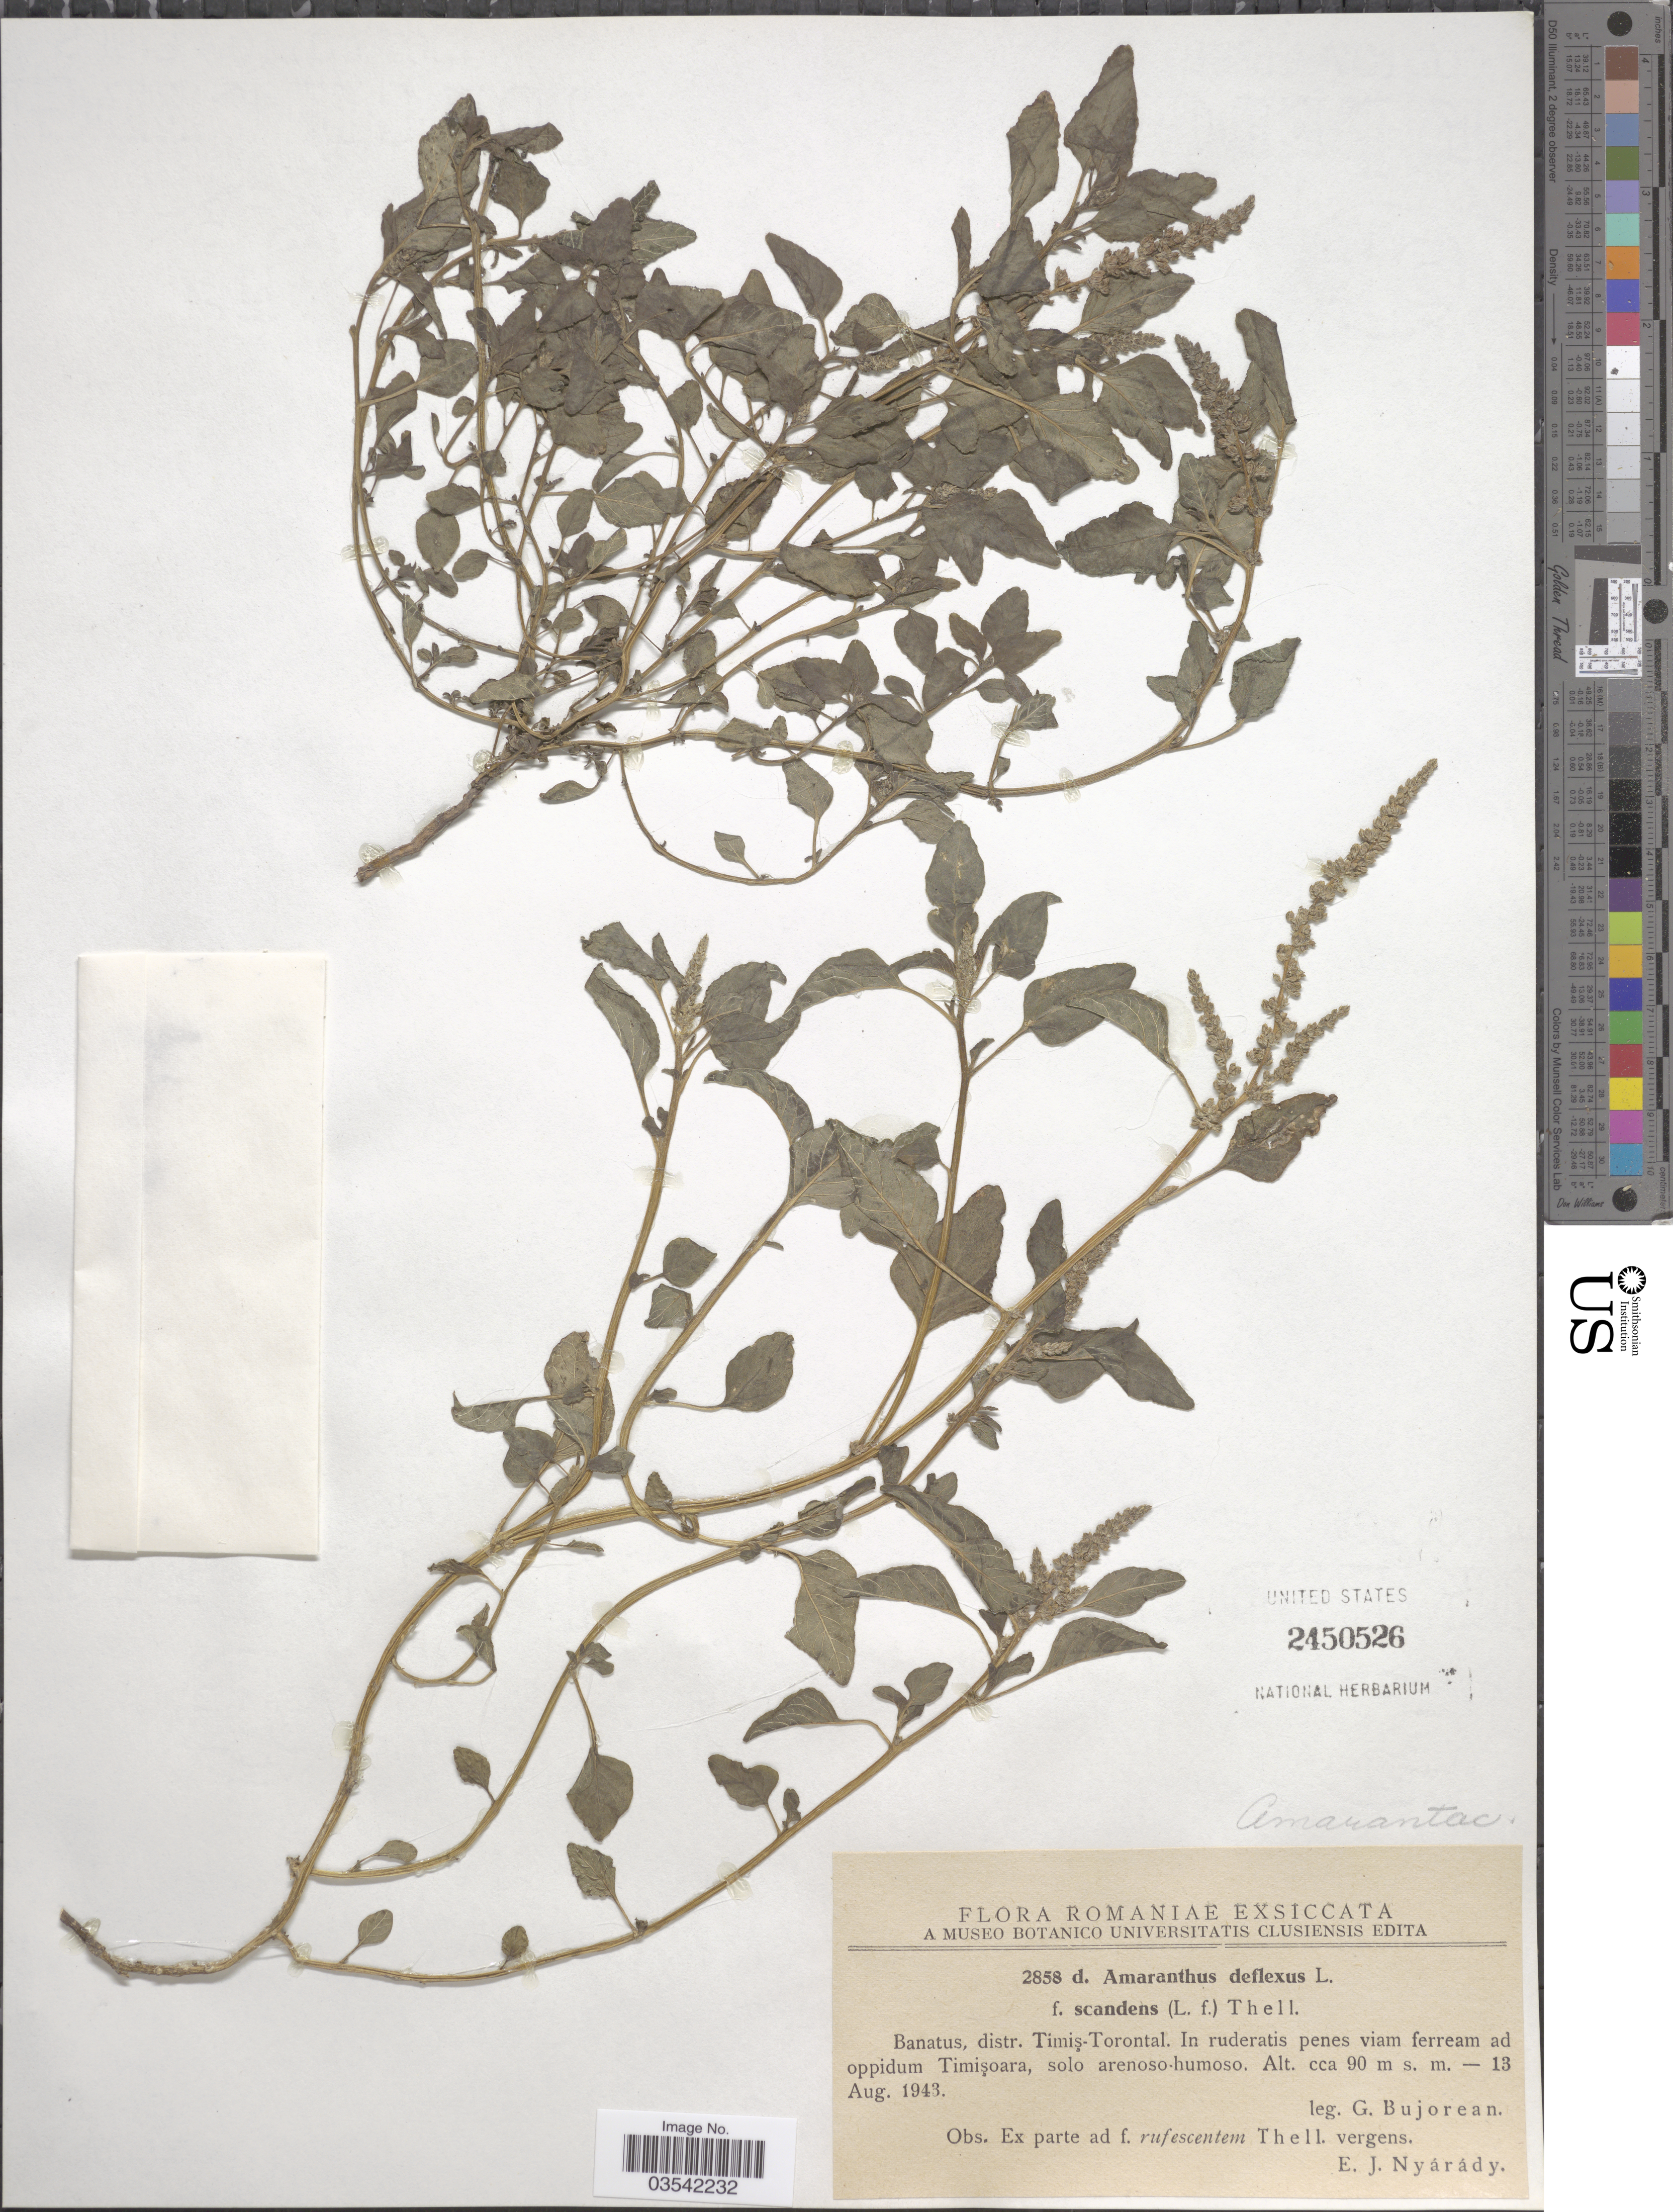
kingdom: Plantae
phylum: Tracheophyta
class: Magnoliopsida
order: Caryophyllales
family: Amaranthaceae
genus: Amaranthus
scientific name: Amaranthus deflexus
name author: L.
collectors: G. Bujorean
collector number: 2858d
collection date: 1943-08-13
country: Romania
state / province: Timis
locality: Banatus, distr. Tímiş-Torontal. In ruderatis penes viam ferream ad oppidum Timişoara, solo arenoso-humoso.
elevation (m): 90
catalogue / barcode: US 2450526